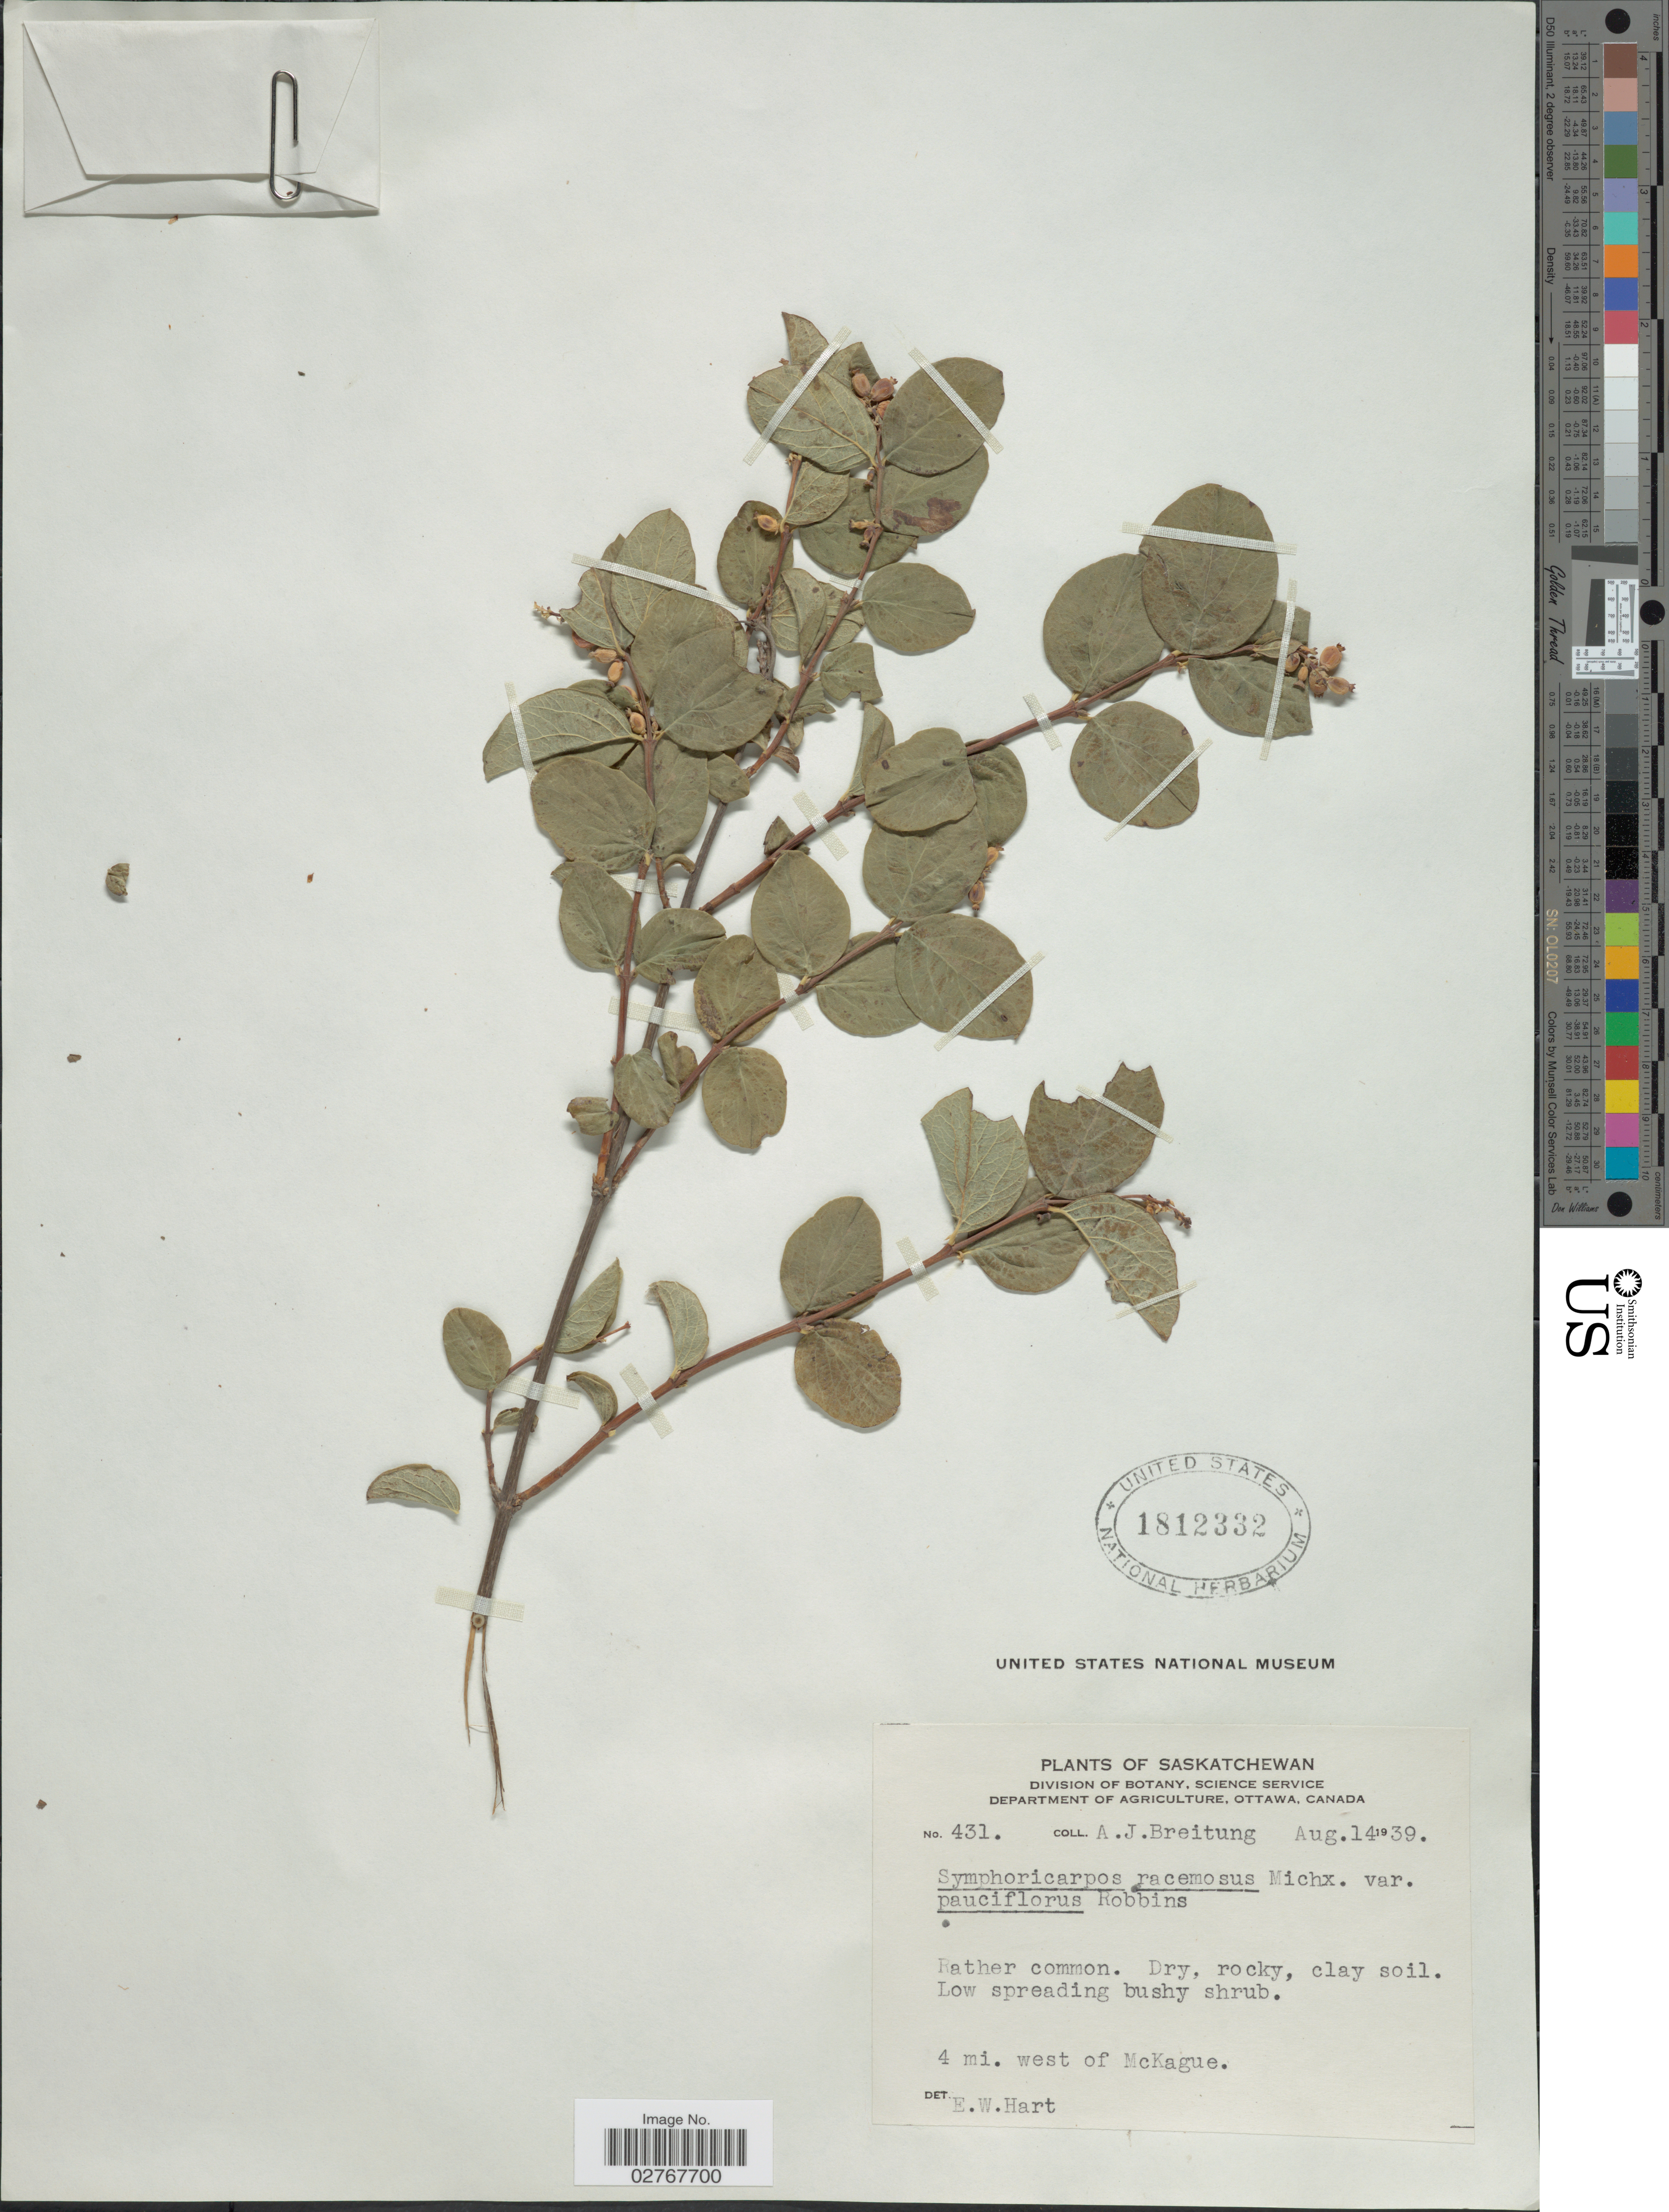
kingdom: Plantae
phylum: Tracheophyta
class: Magnoliopsida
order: Dipsacales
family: Caprifoliaceae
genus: Symphoricarpos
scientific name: Symphoricarpos rivularis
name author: Suksd.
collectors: A. Breitung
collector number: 431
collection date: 1939-08-14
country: Canada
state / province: Saskatchewan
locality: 4 mi. west of McKague.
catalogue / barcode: US 1812332